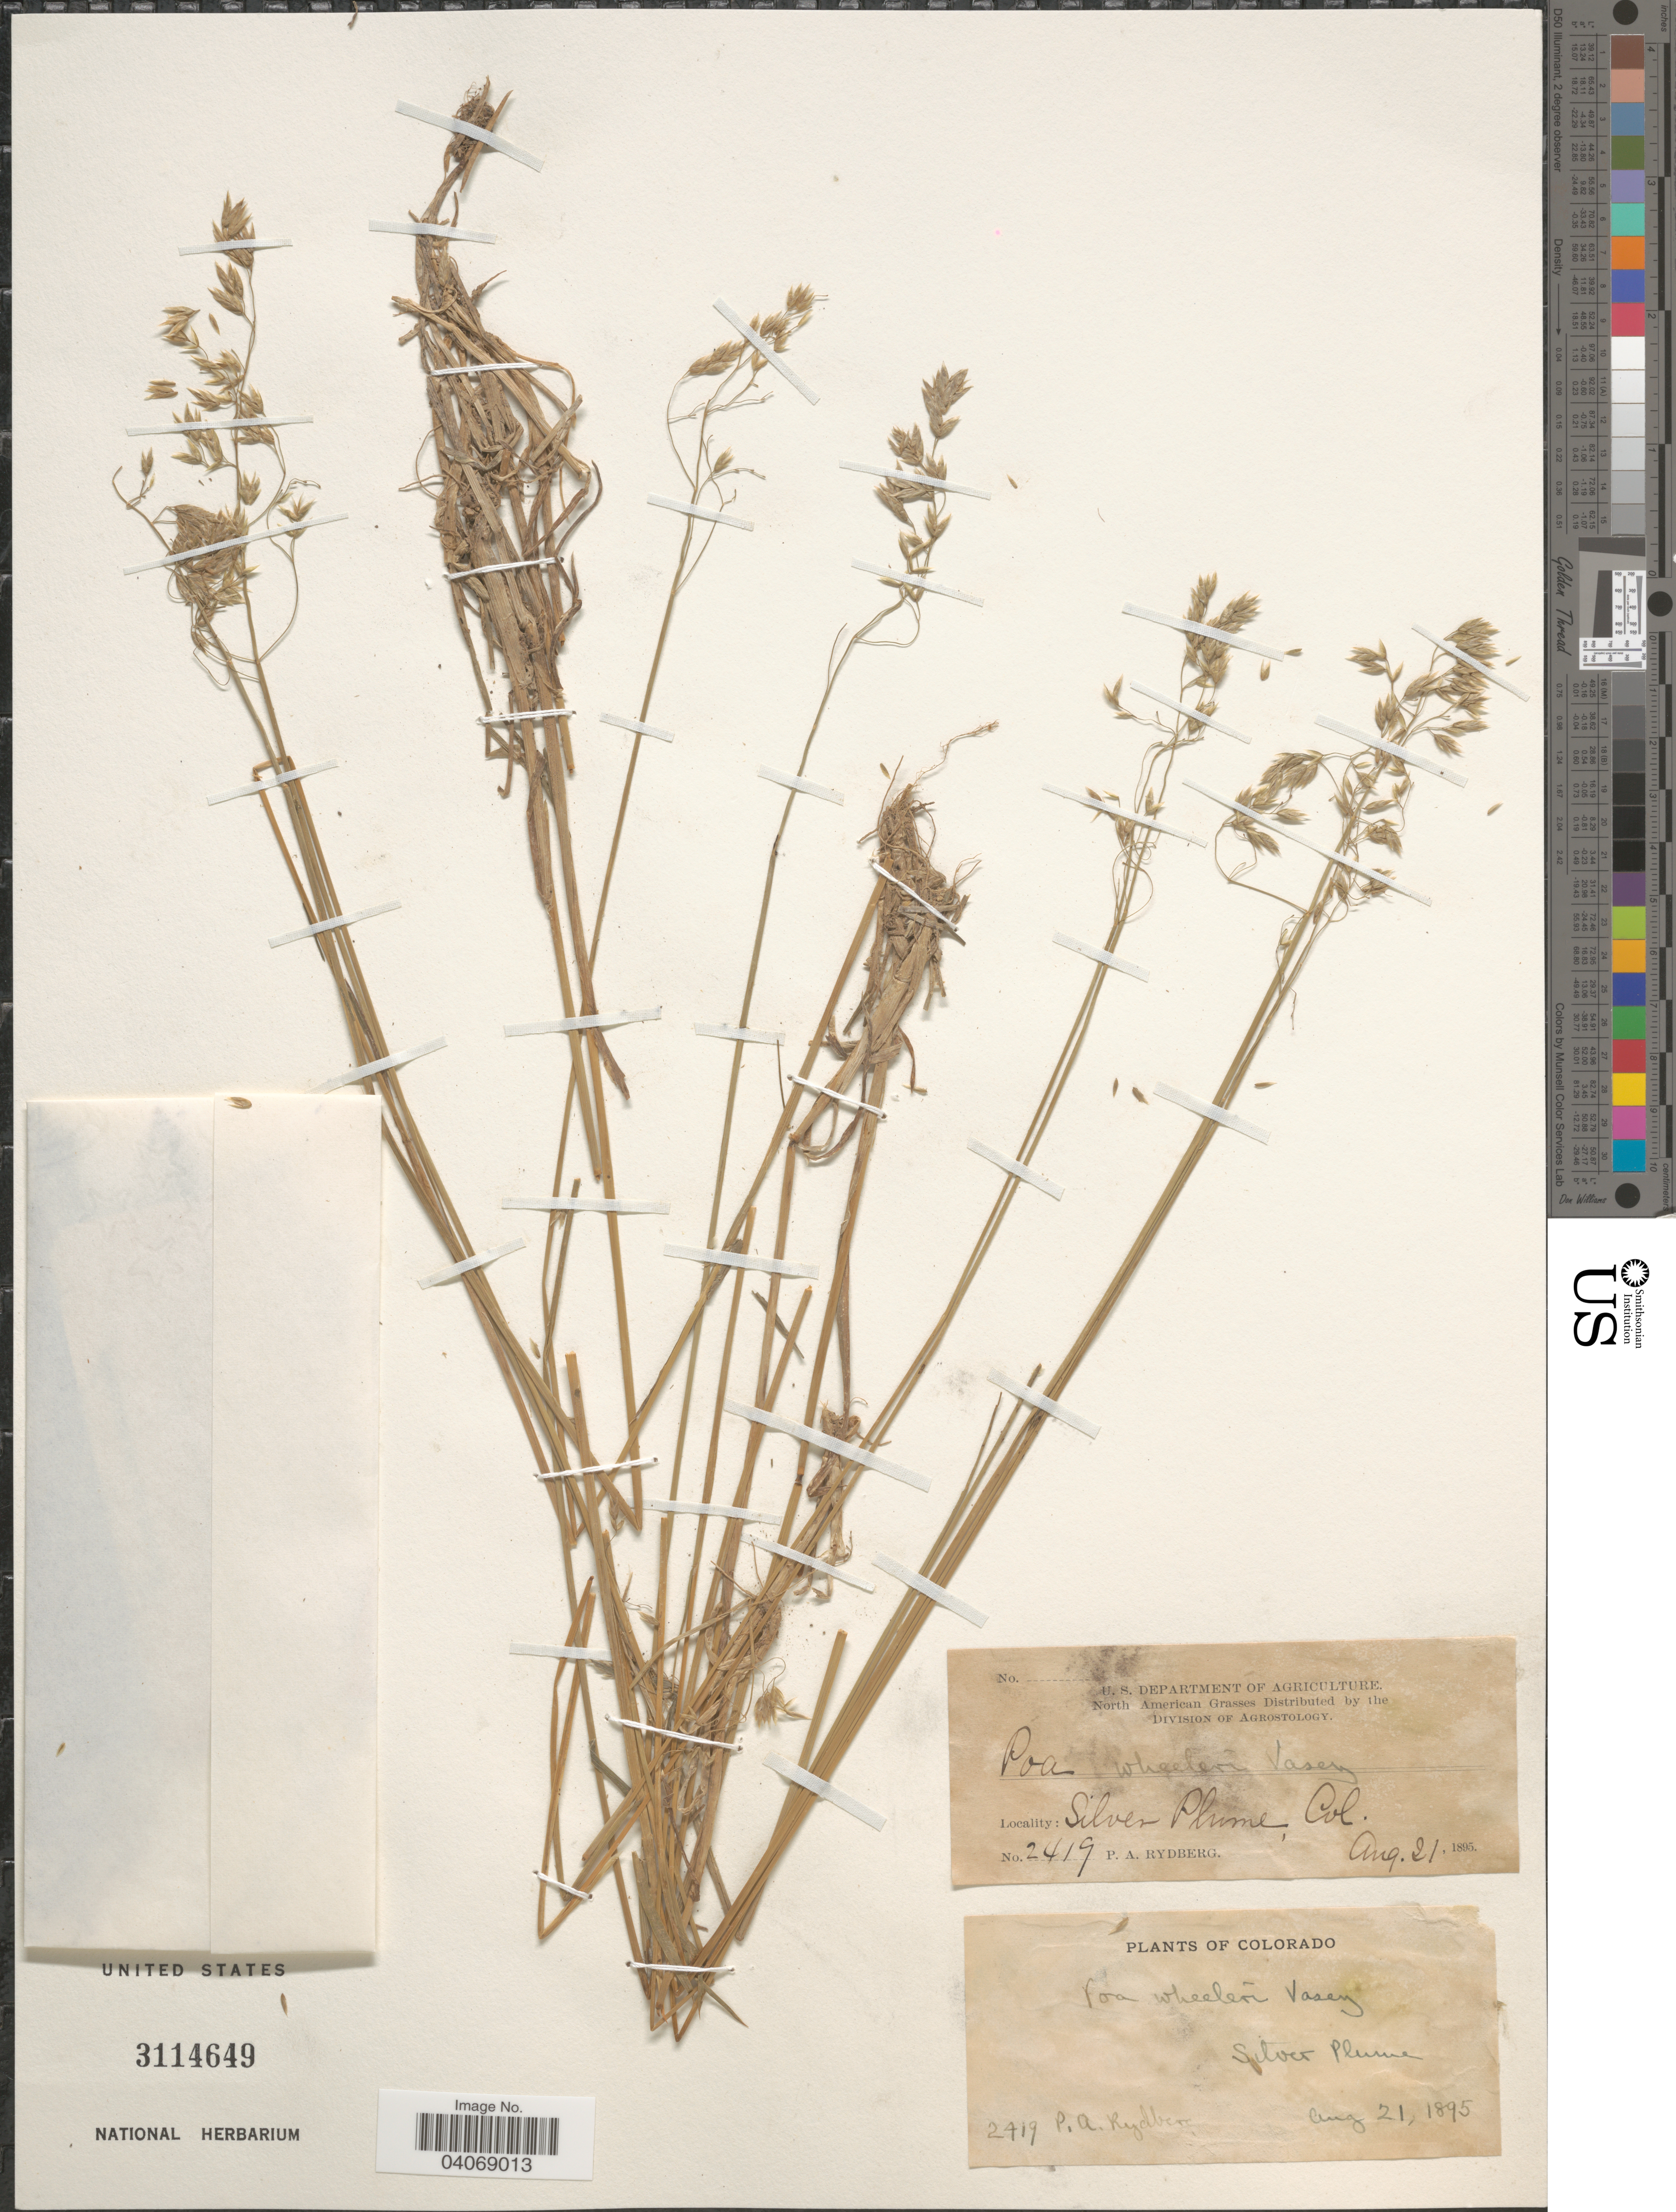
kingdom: Plantae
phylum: Tracheophyta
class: Liliopsida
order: Poales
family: Poaceae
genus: Poa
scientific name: Poa wheeleri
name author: Vasey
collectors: P. A. Rydberg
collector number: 2419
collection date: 1895-08-21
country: United States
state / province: Colorado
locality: Silver Plume.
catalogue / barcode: US 3114649